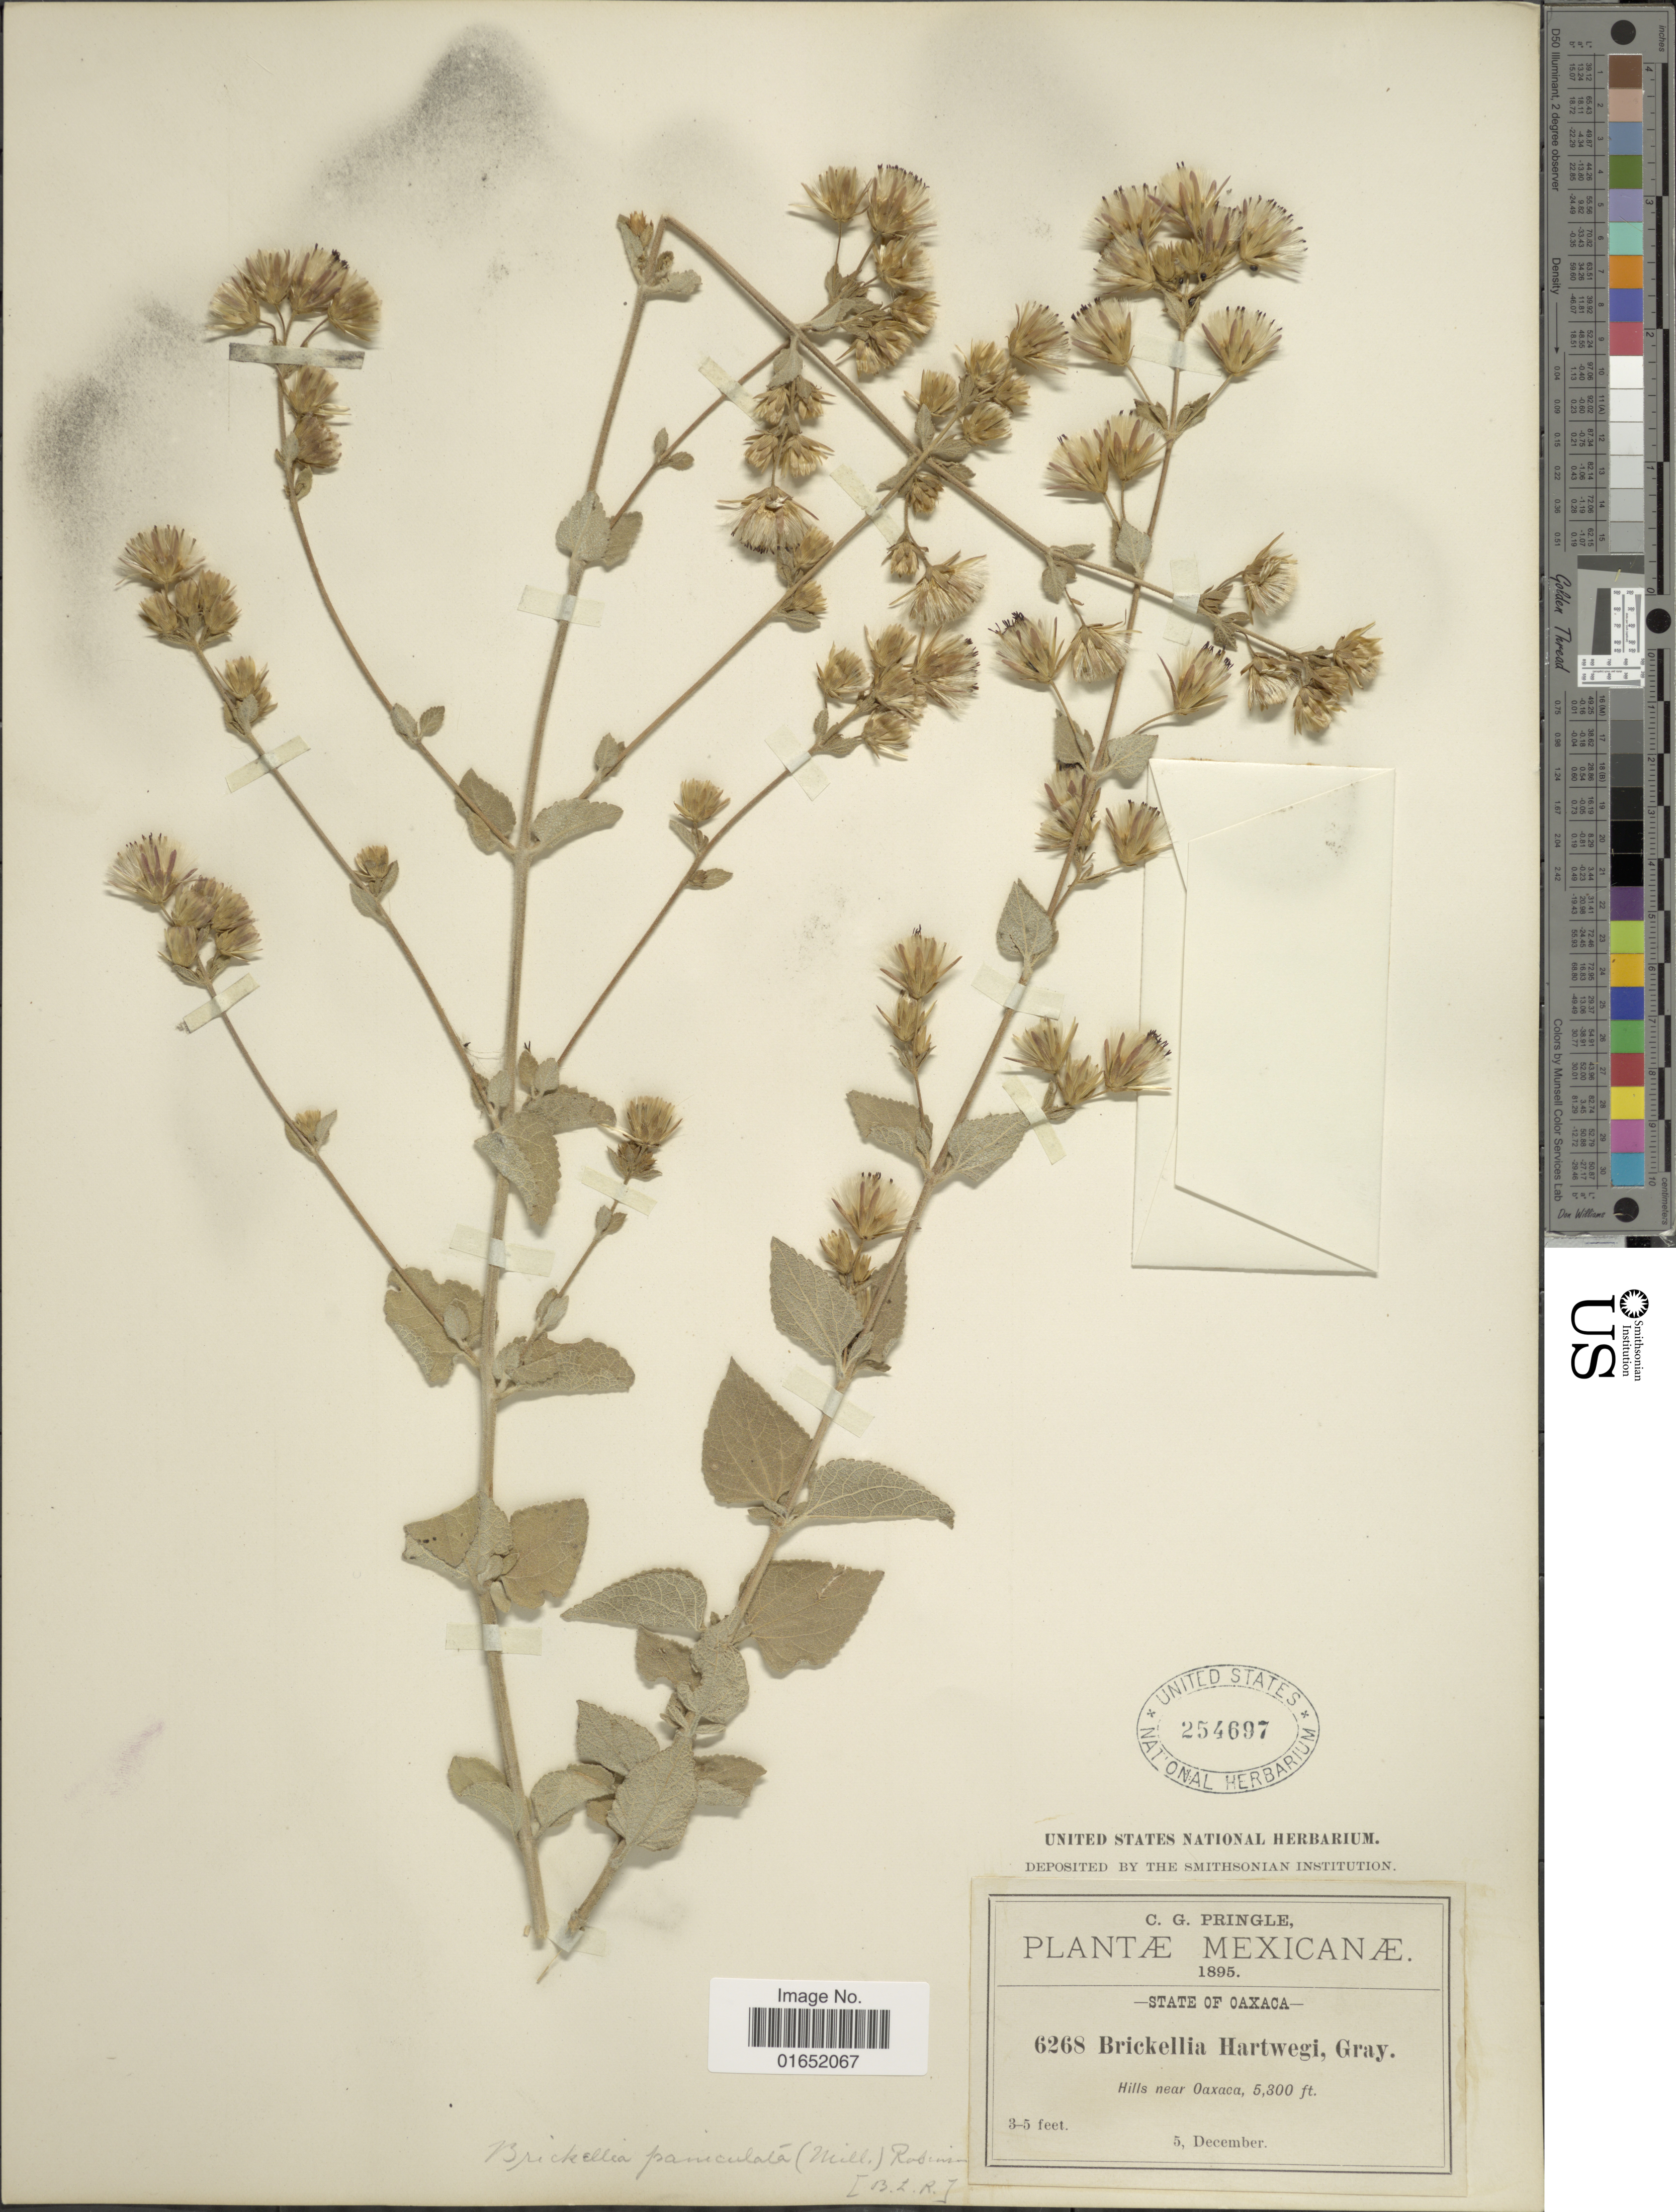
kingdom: Plantae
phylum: Tracheophyta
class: Magnoliopsida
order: Asterales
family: Asteraceae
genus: Brickellia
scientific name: Brickellia paniculata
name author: (Mill.) B.L. Rob.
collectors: C. G. Pringle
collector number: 6268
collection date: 1895-12-05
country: Mexico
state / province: Oaxaca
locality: Hills near Oaxaca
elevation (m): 1615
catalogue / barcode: US 254697